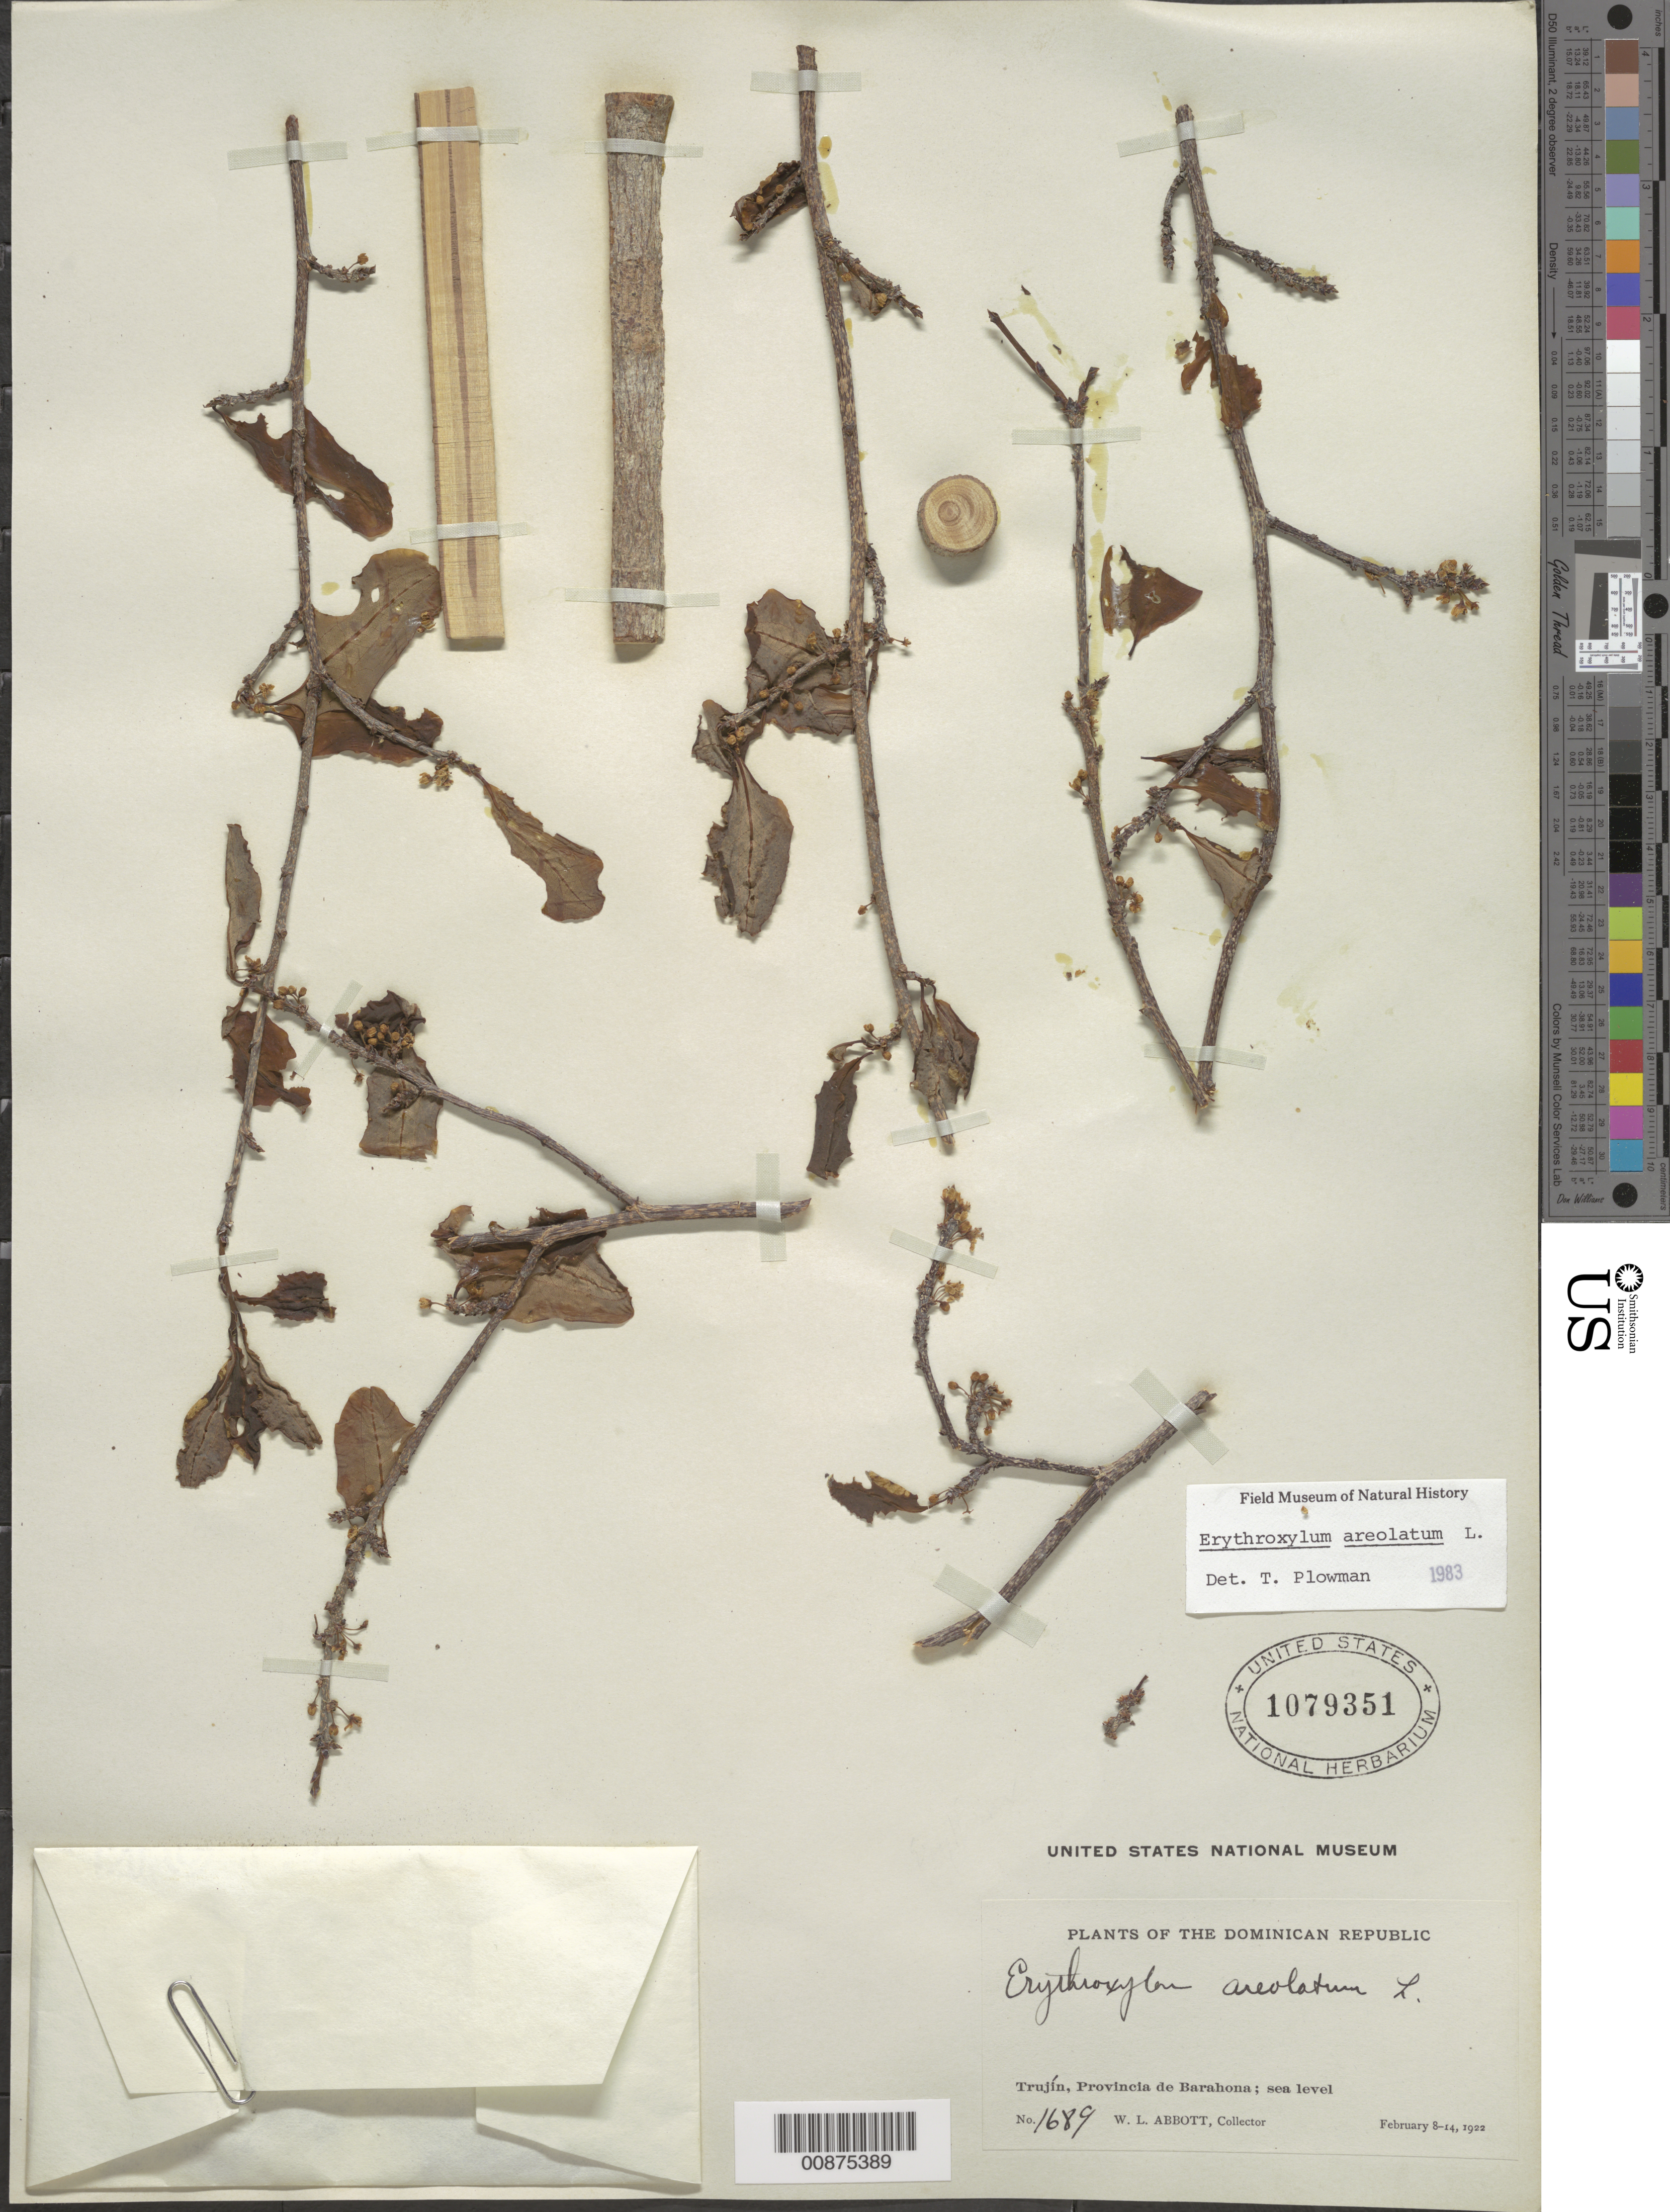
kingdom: Plantae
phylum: Tracheophyta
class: Magnoliopsida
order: Malpighiales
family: Erythroxylaceae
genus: Erythroxylum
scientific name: Erythroxylum aerolatum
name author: L.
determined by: Plowman, Timothy C.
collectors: W. L. Abbott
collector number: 1689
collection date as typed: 08 Feb 1922 to 14 Feb 1922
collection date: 1922-02-08/1922-02-14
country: Dominican Republic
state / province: Barahona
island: Hispaniola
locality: Trujín.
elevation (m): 0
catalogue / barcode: US 1079351